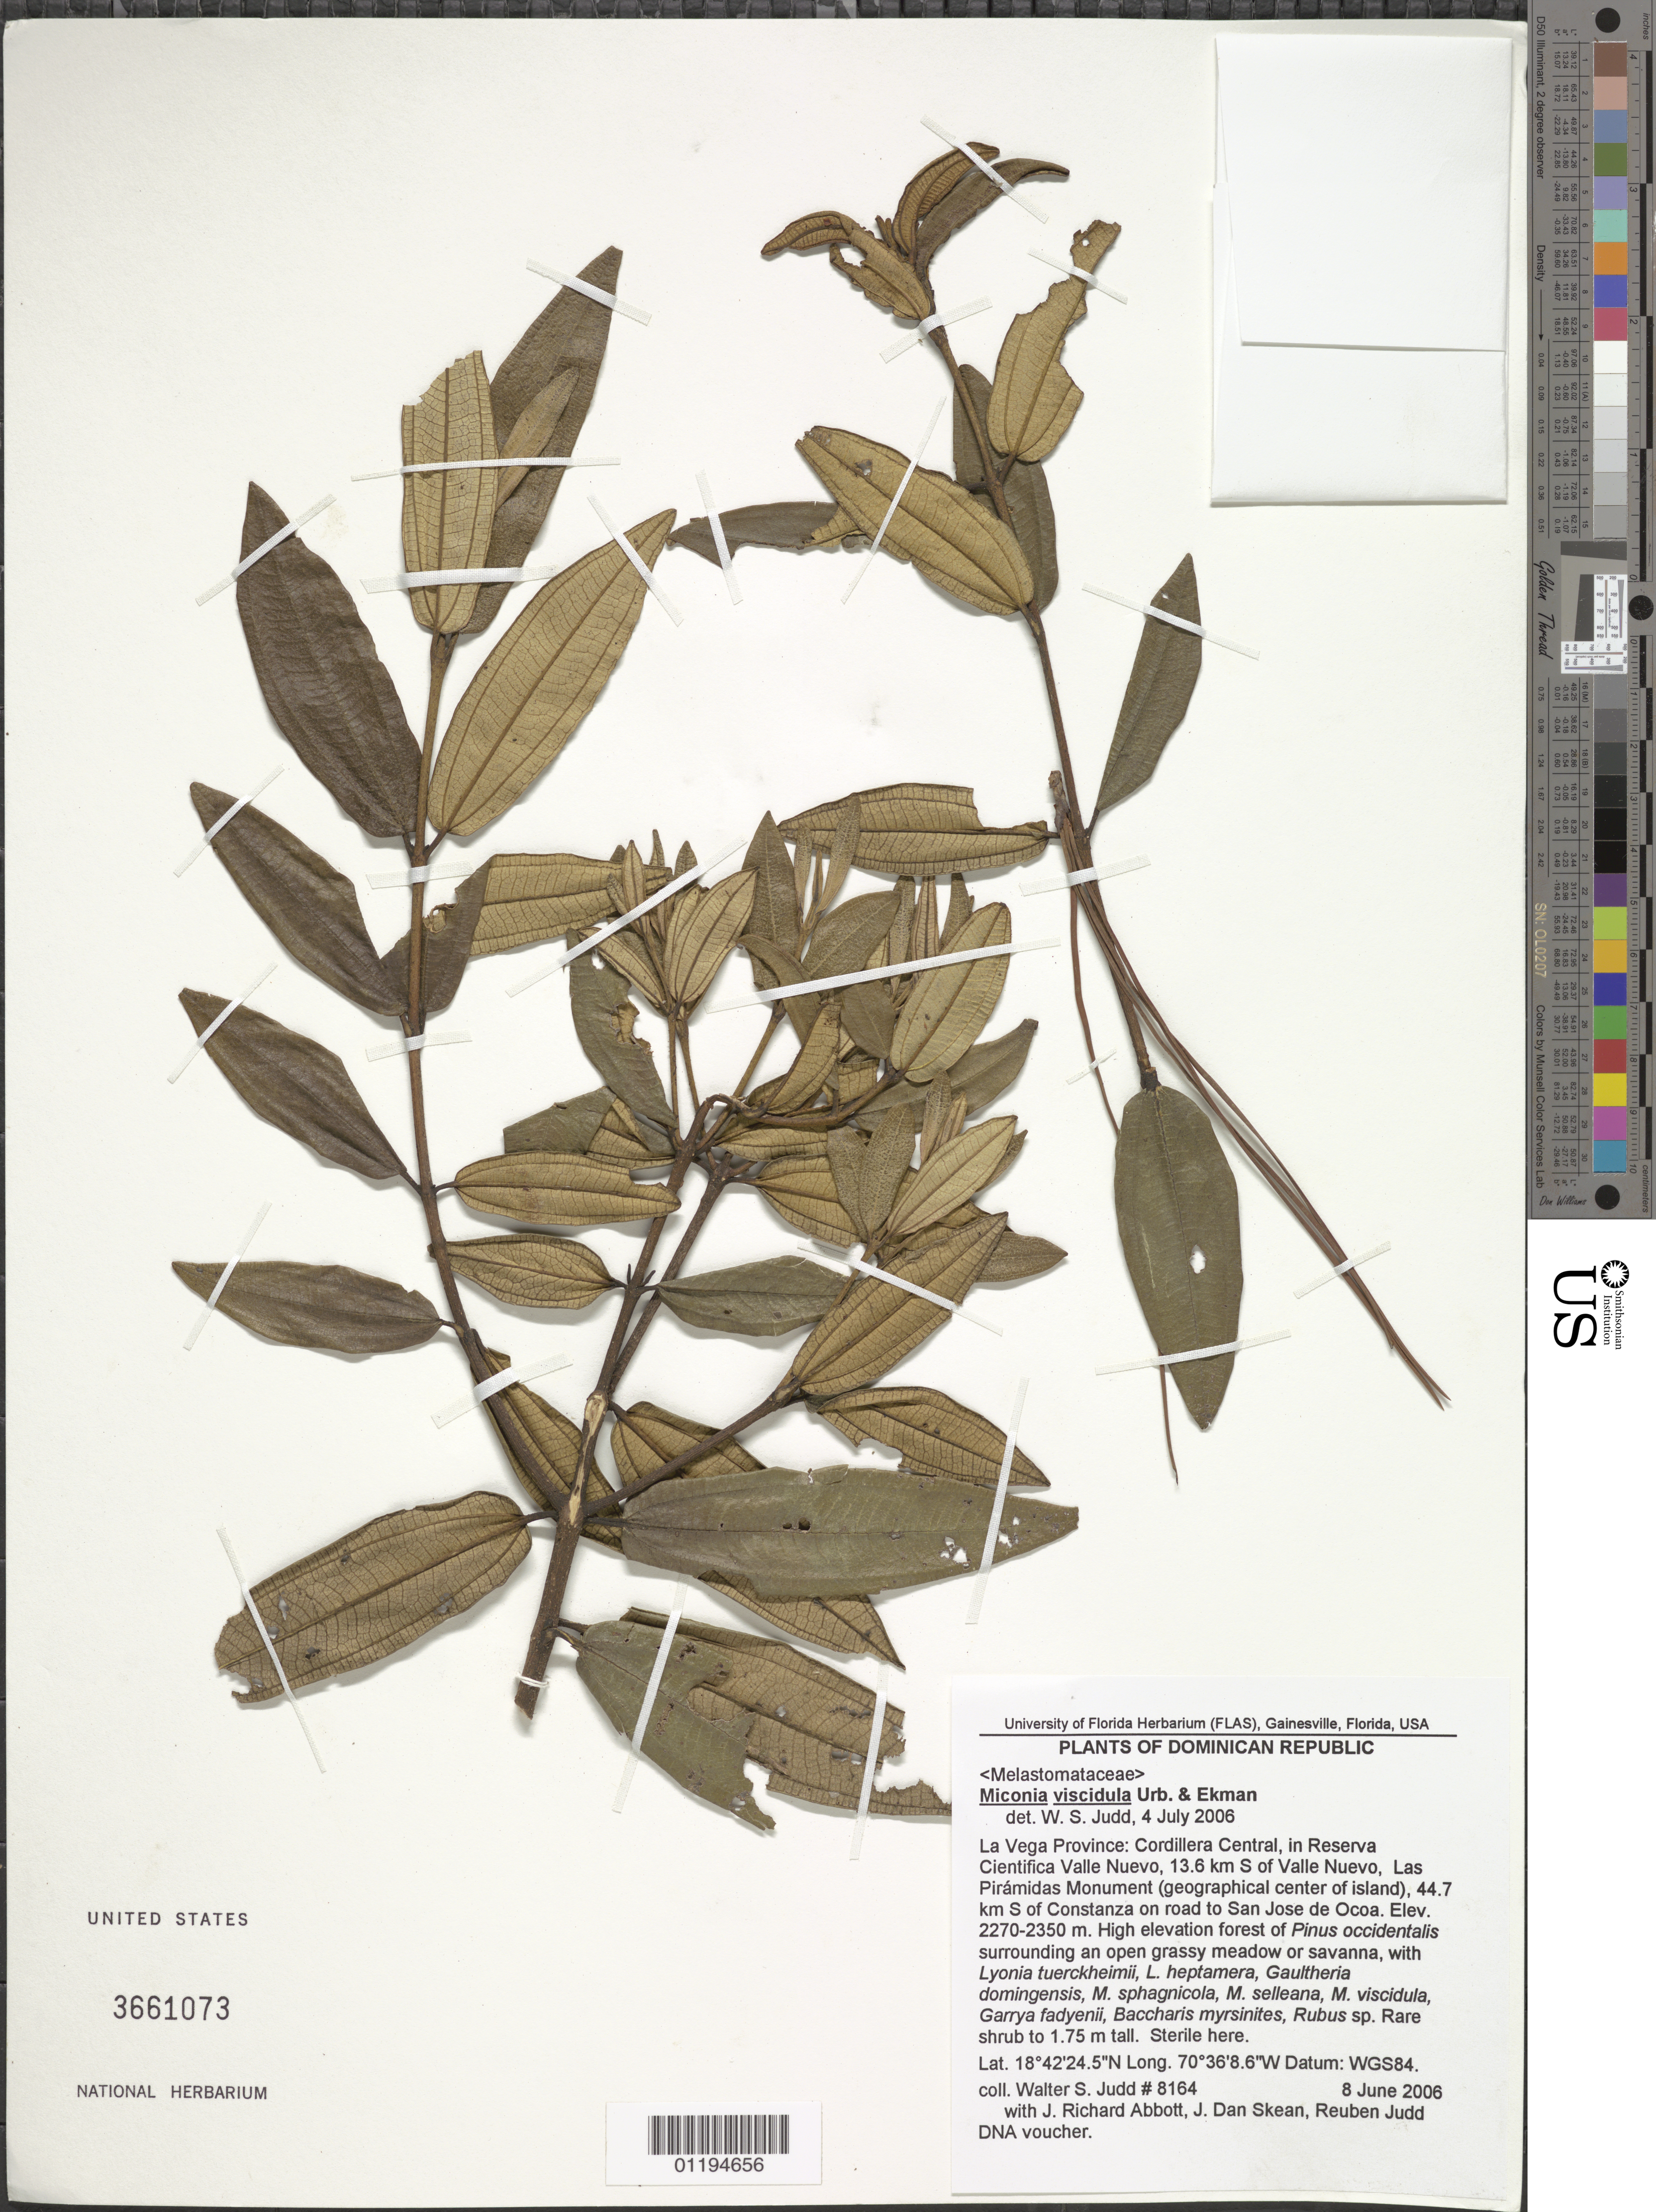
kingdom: Plantae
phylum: Tracheophyta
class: Magnoliopsida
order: Myrtales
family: Melastomataceae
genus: Miconia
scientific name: Miconia viscidula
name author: Urb. & Ekman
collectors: W. S. Judd, J. R. Abbott, J. Skean & R. Judd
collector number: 8164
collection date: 2006-06-08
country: Dominican Republic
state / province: La Vega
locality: Valle Nuevo Scientific Reserve 113.6 km S of Valle Nuevo; 44.7 km S of Constanza on rd. to San Jose de Ocoa.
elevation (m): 2270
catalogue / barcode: US 3661073